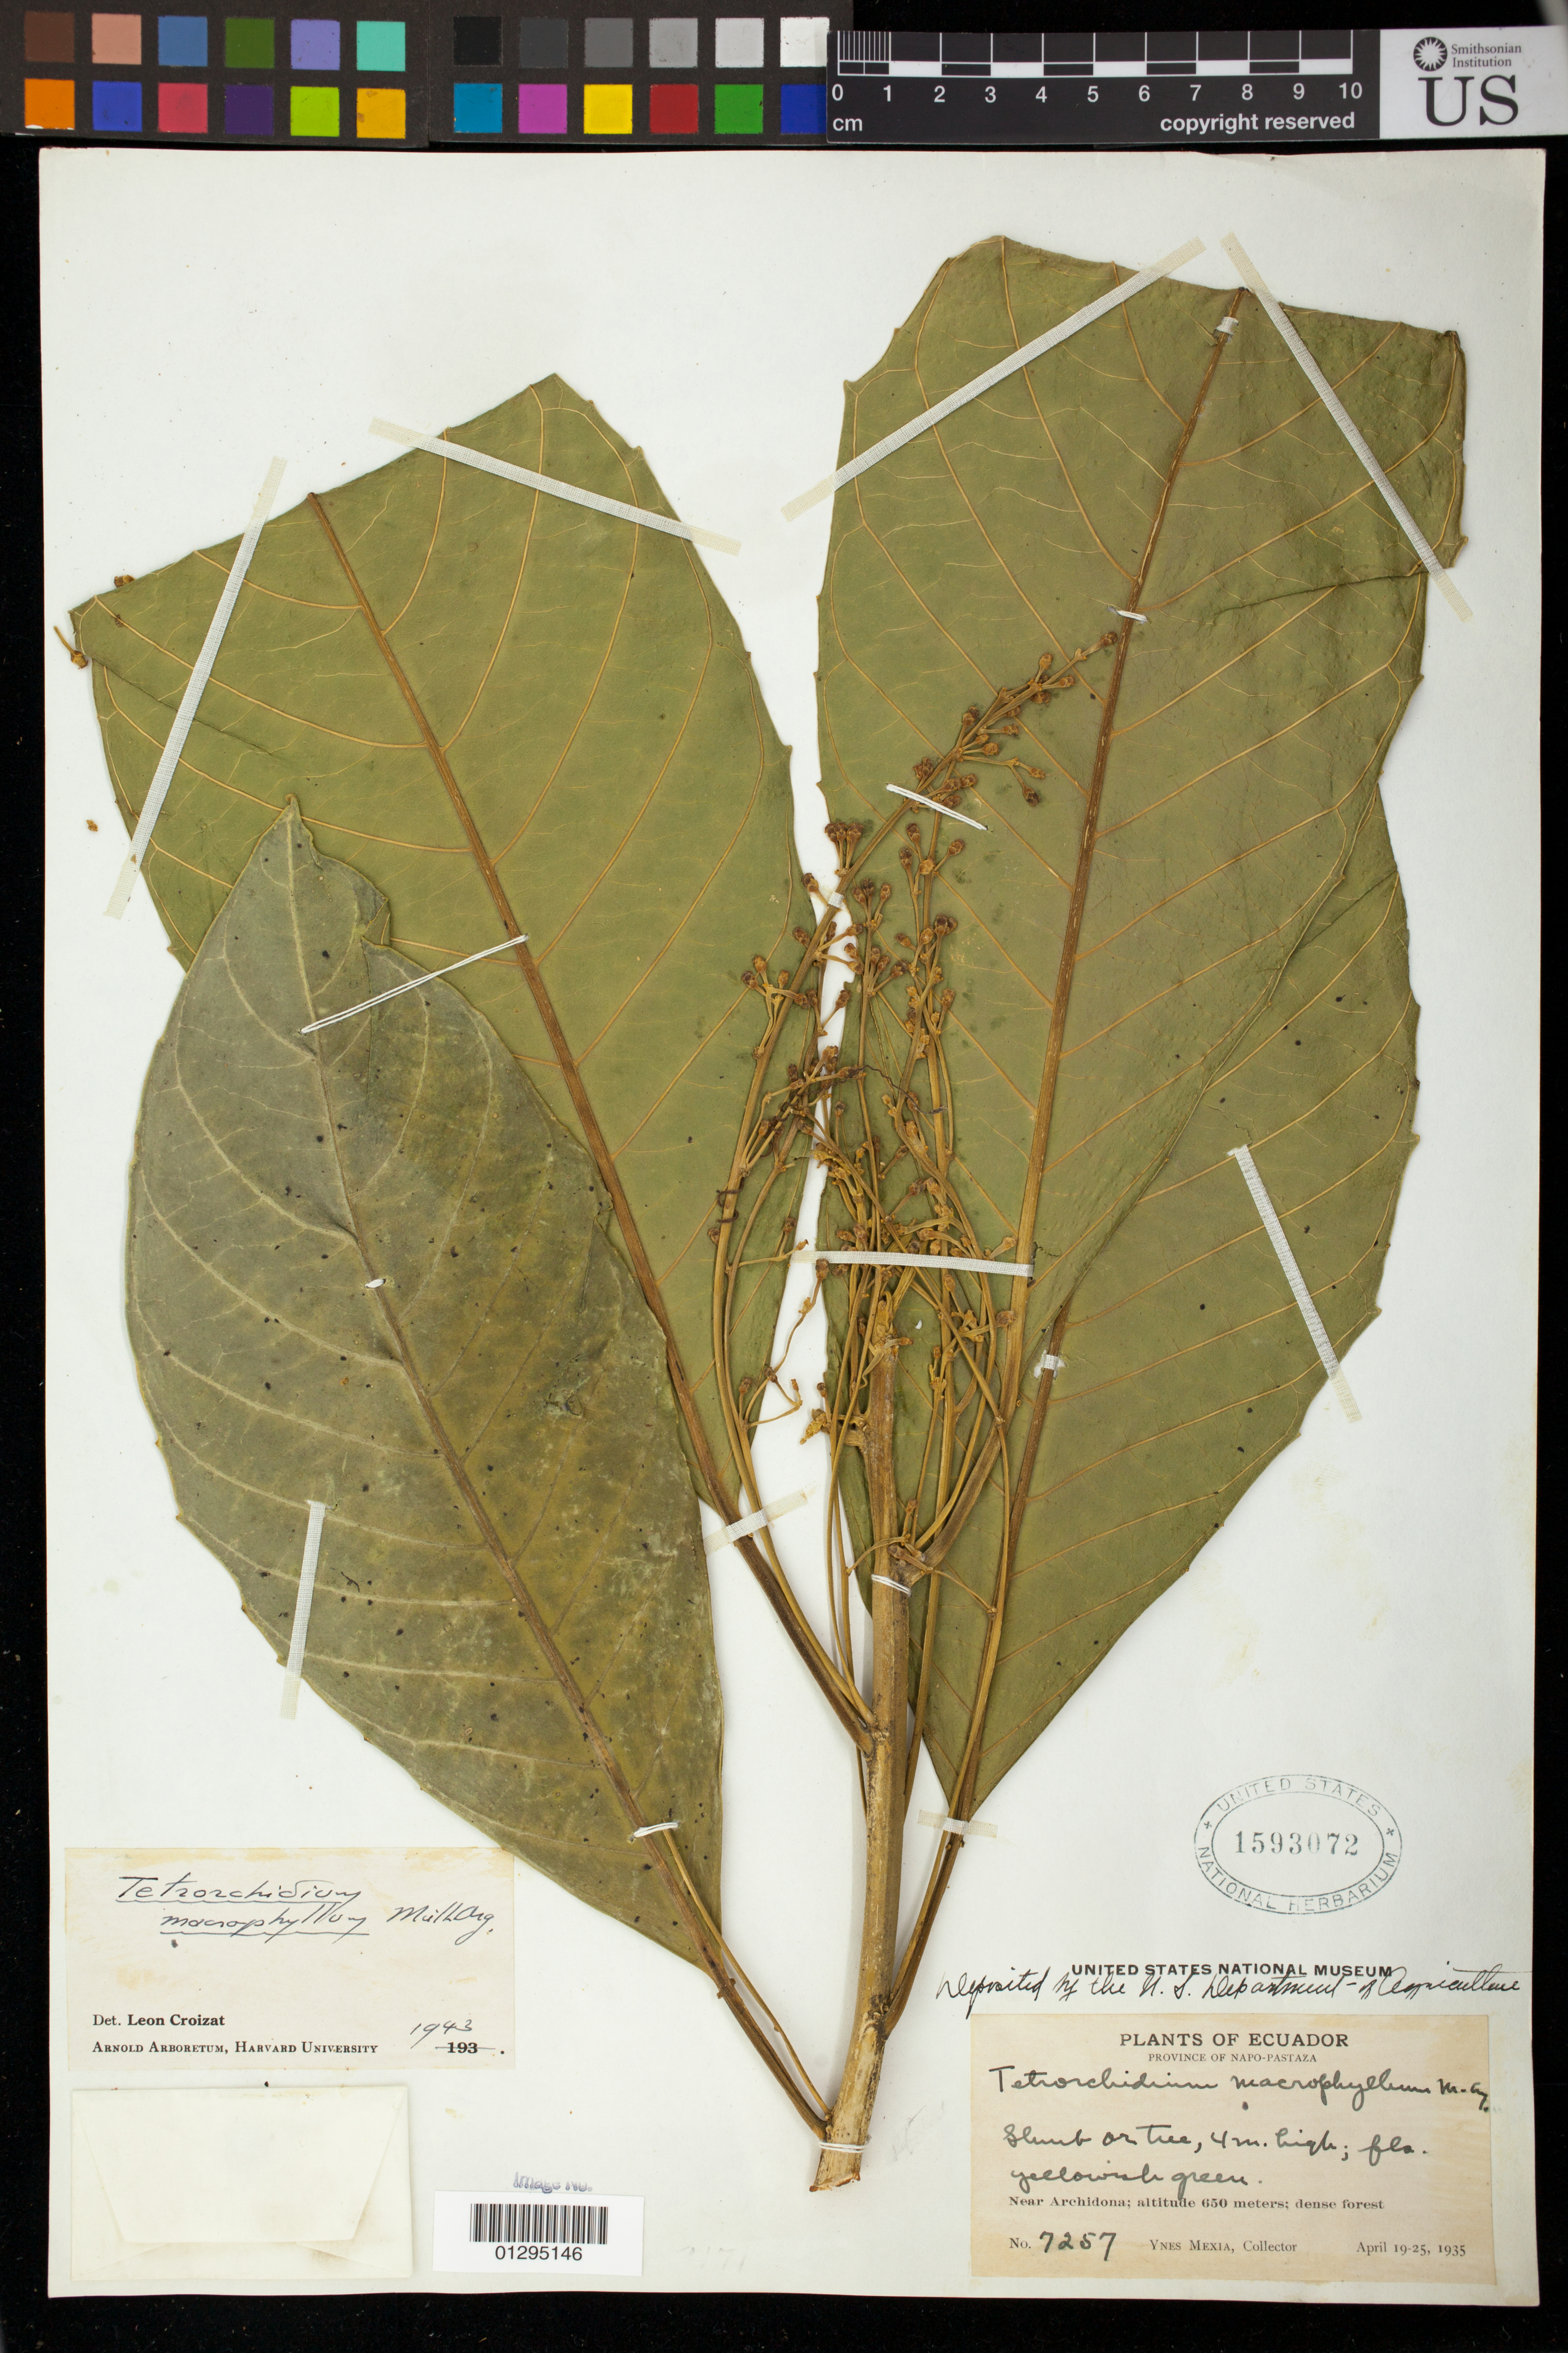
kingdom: Plantae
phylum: Tracheophyta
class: Magnoliopsida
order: Malpighiales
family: Euphorbiaceae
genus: Tetrorchidium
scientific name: Tetrorchidium macrophyllum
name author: Müll. Arg.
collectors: Y. Mexia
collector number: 7257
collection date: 1935-04-19/1935-04-25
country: Ecuador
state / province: Pastaza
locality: Near Archidona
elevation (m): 650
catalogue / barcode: US 1593072